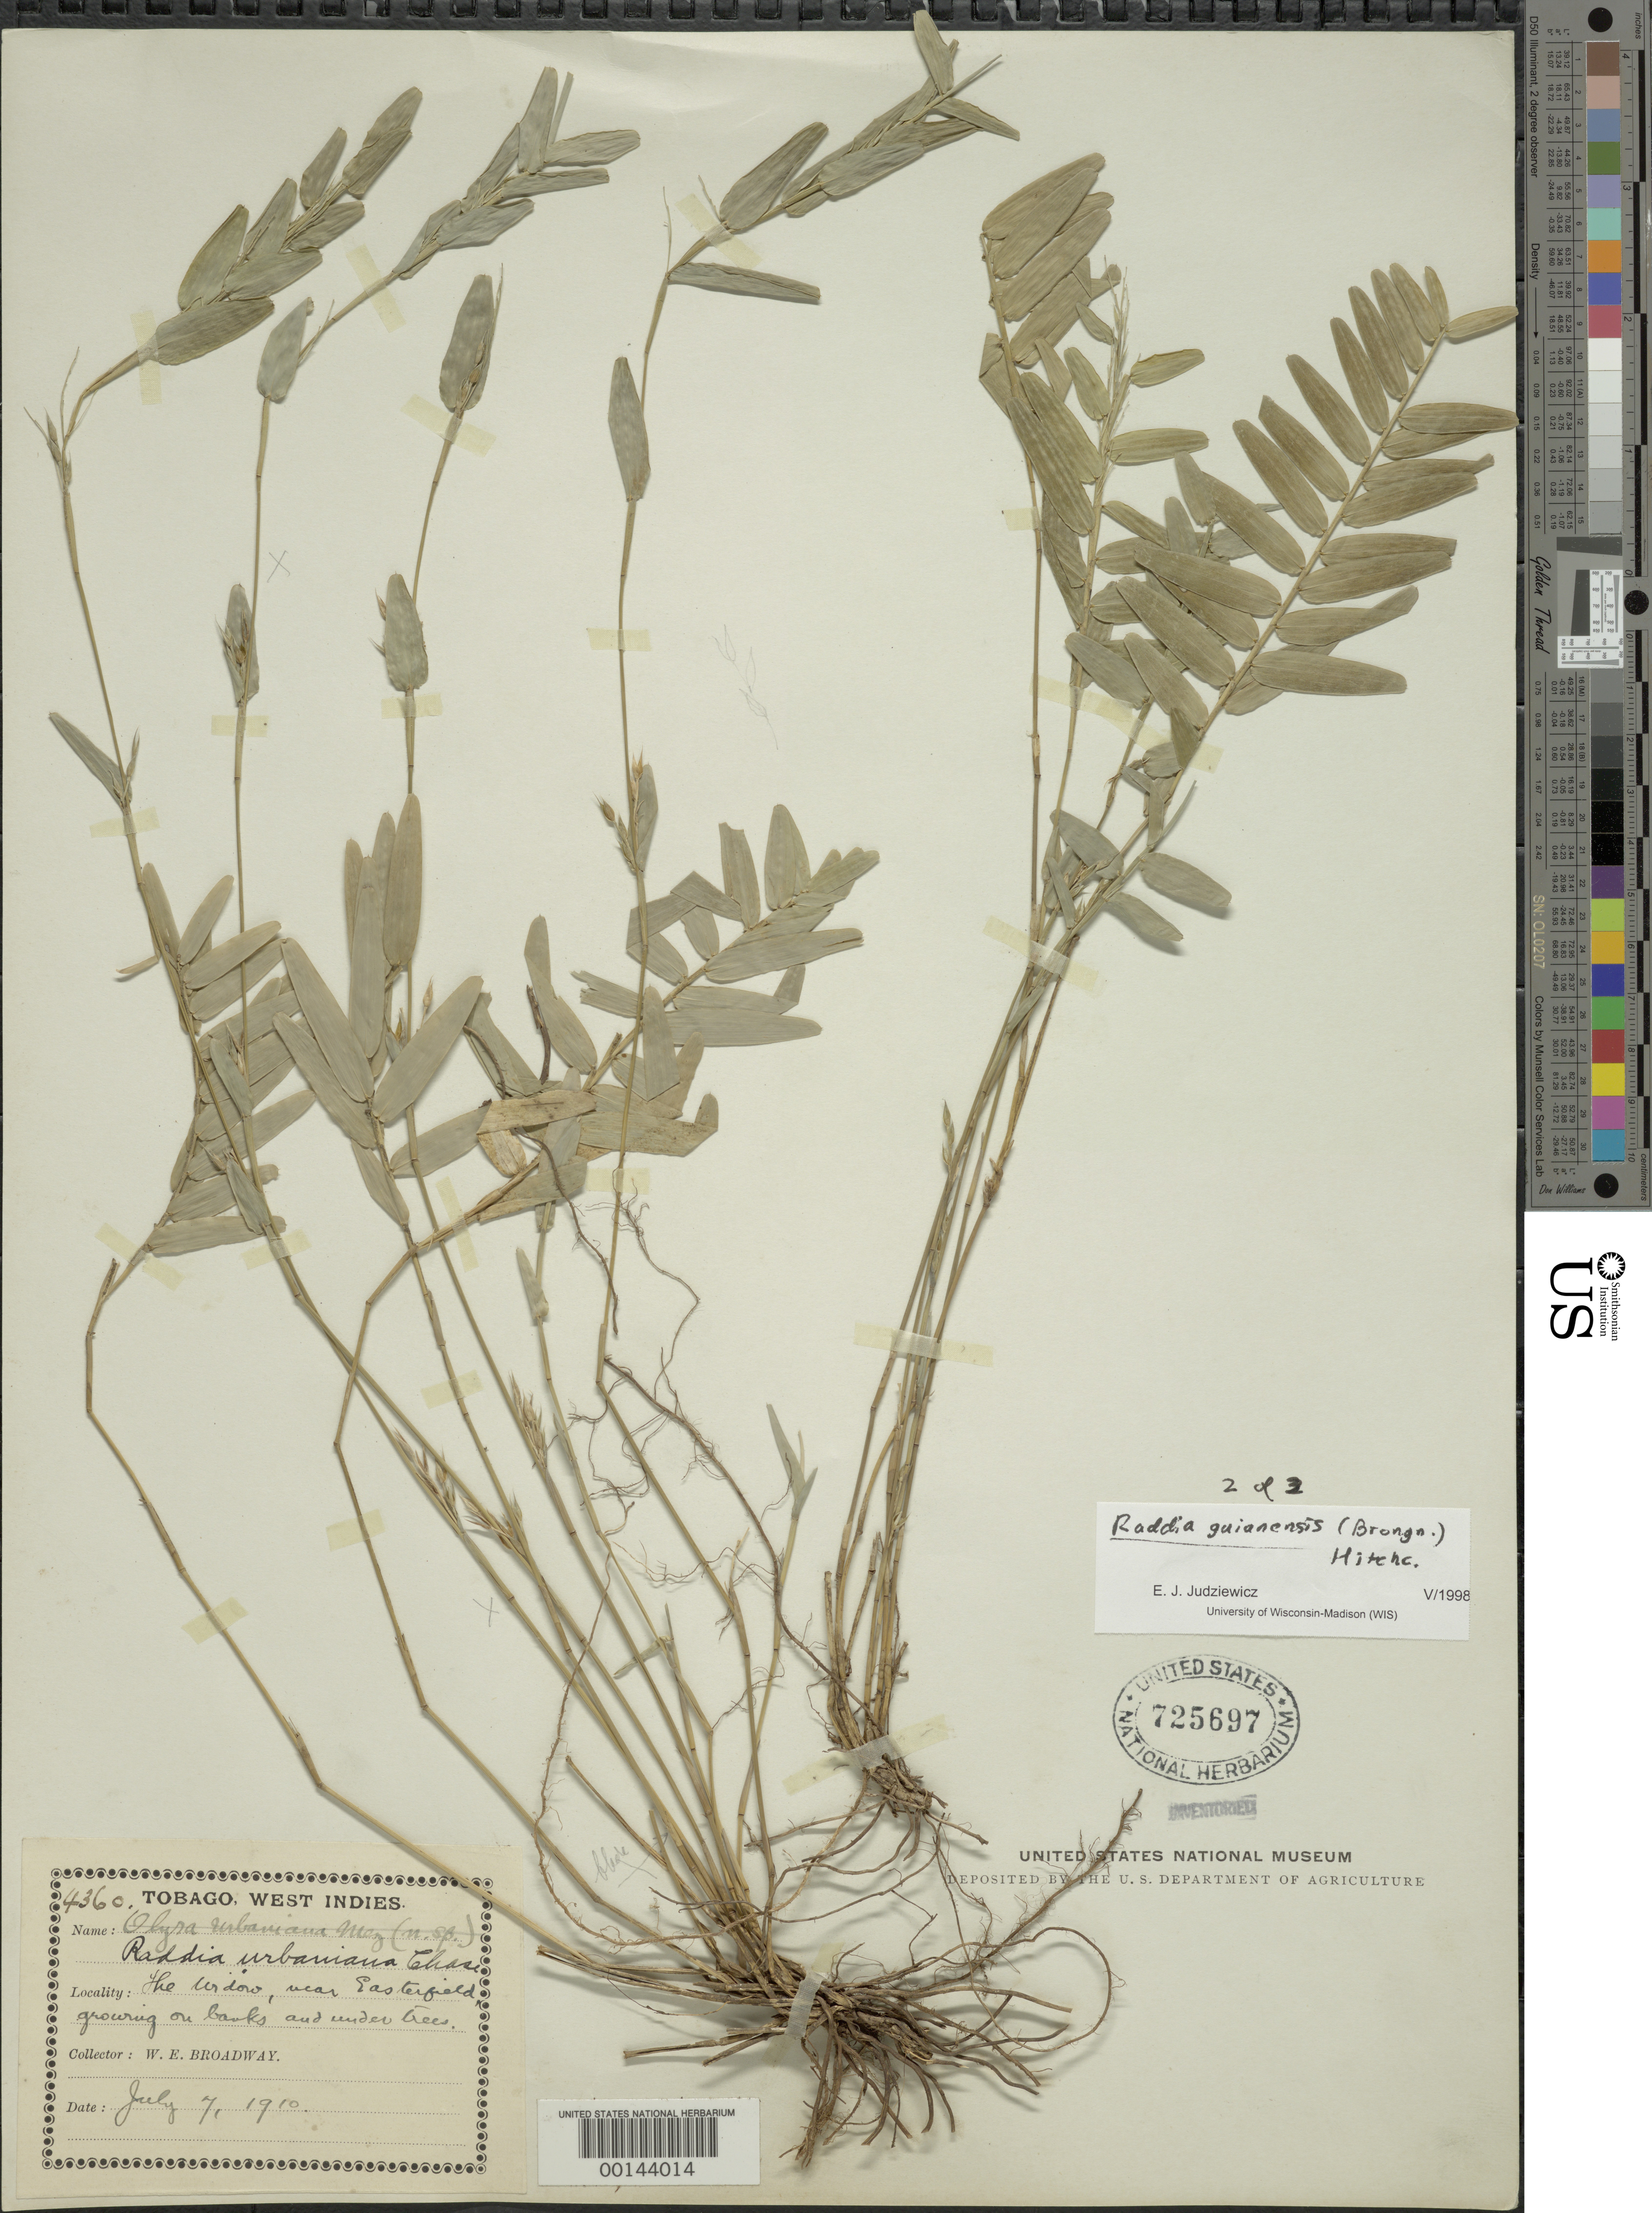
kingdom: Plantae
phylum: Tracheophyta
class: Liliopsida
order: Poales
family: Poaceae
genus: Raddia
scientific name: Raddia guianensis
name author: (Brongn.) Hitchc.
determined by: Judziewicz, E. J.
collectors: W. E. Broadway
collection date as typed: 07 Jul 1910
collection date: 1910-07-07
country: Trinidad and Tobago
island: Tobago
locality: Easterfield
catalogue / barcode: US 725697